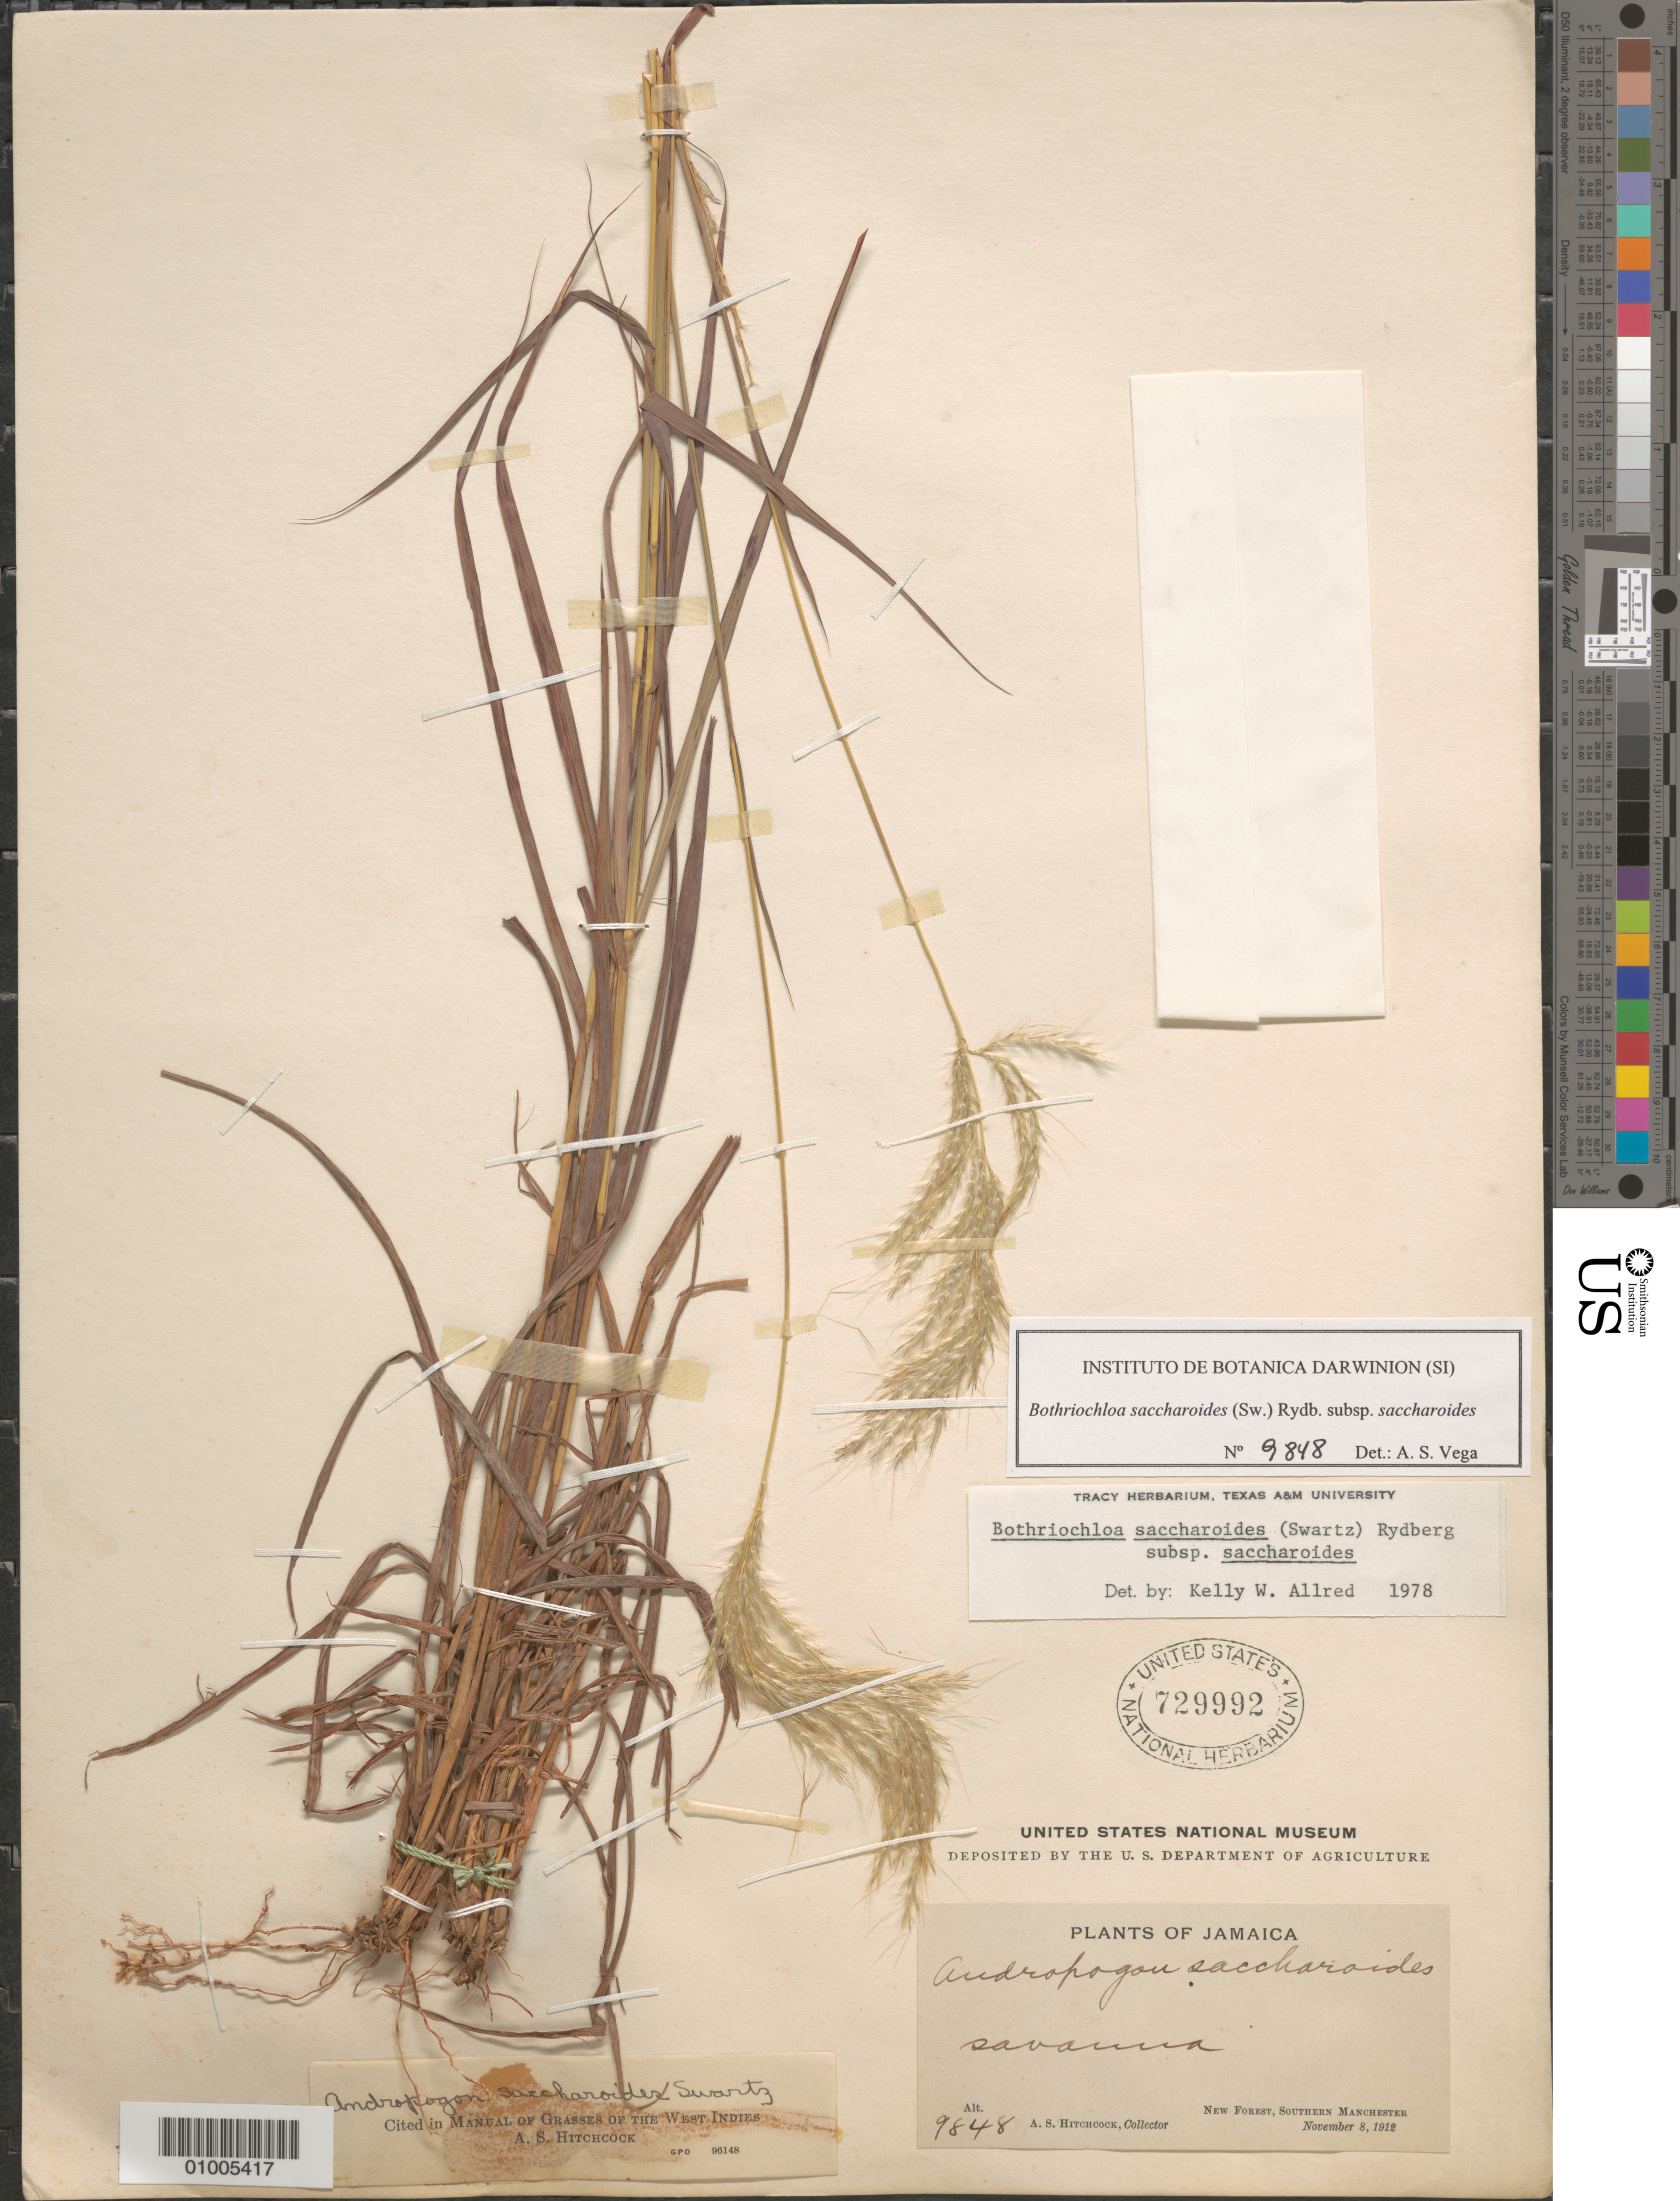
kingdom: Plantae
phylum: Tracheophyta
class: Liliopsida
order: Poales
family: Poaceae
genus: Bothriochloa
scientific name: Bothriochloa saccharoides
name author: (Sw.) Rydb.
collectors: A. S. Hitchcock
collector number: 9848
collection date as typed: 08 Nov 1912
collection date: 1912-11-08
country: Jamaica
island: Jamaica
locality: savanna. New Forest, Southern Manchester.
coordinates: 0 N, 0 E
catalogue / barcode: US 729992